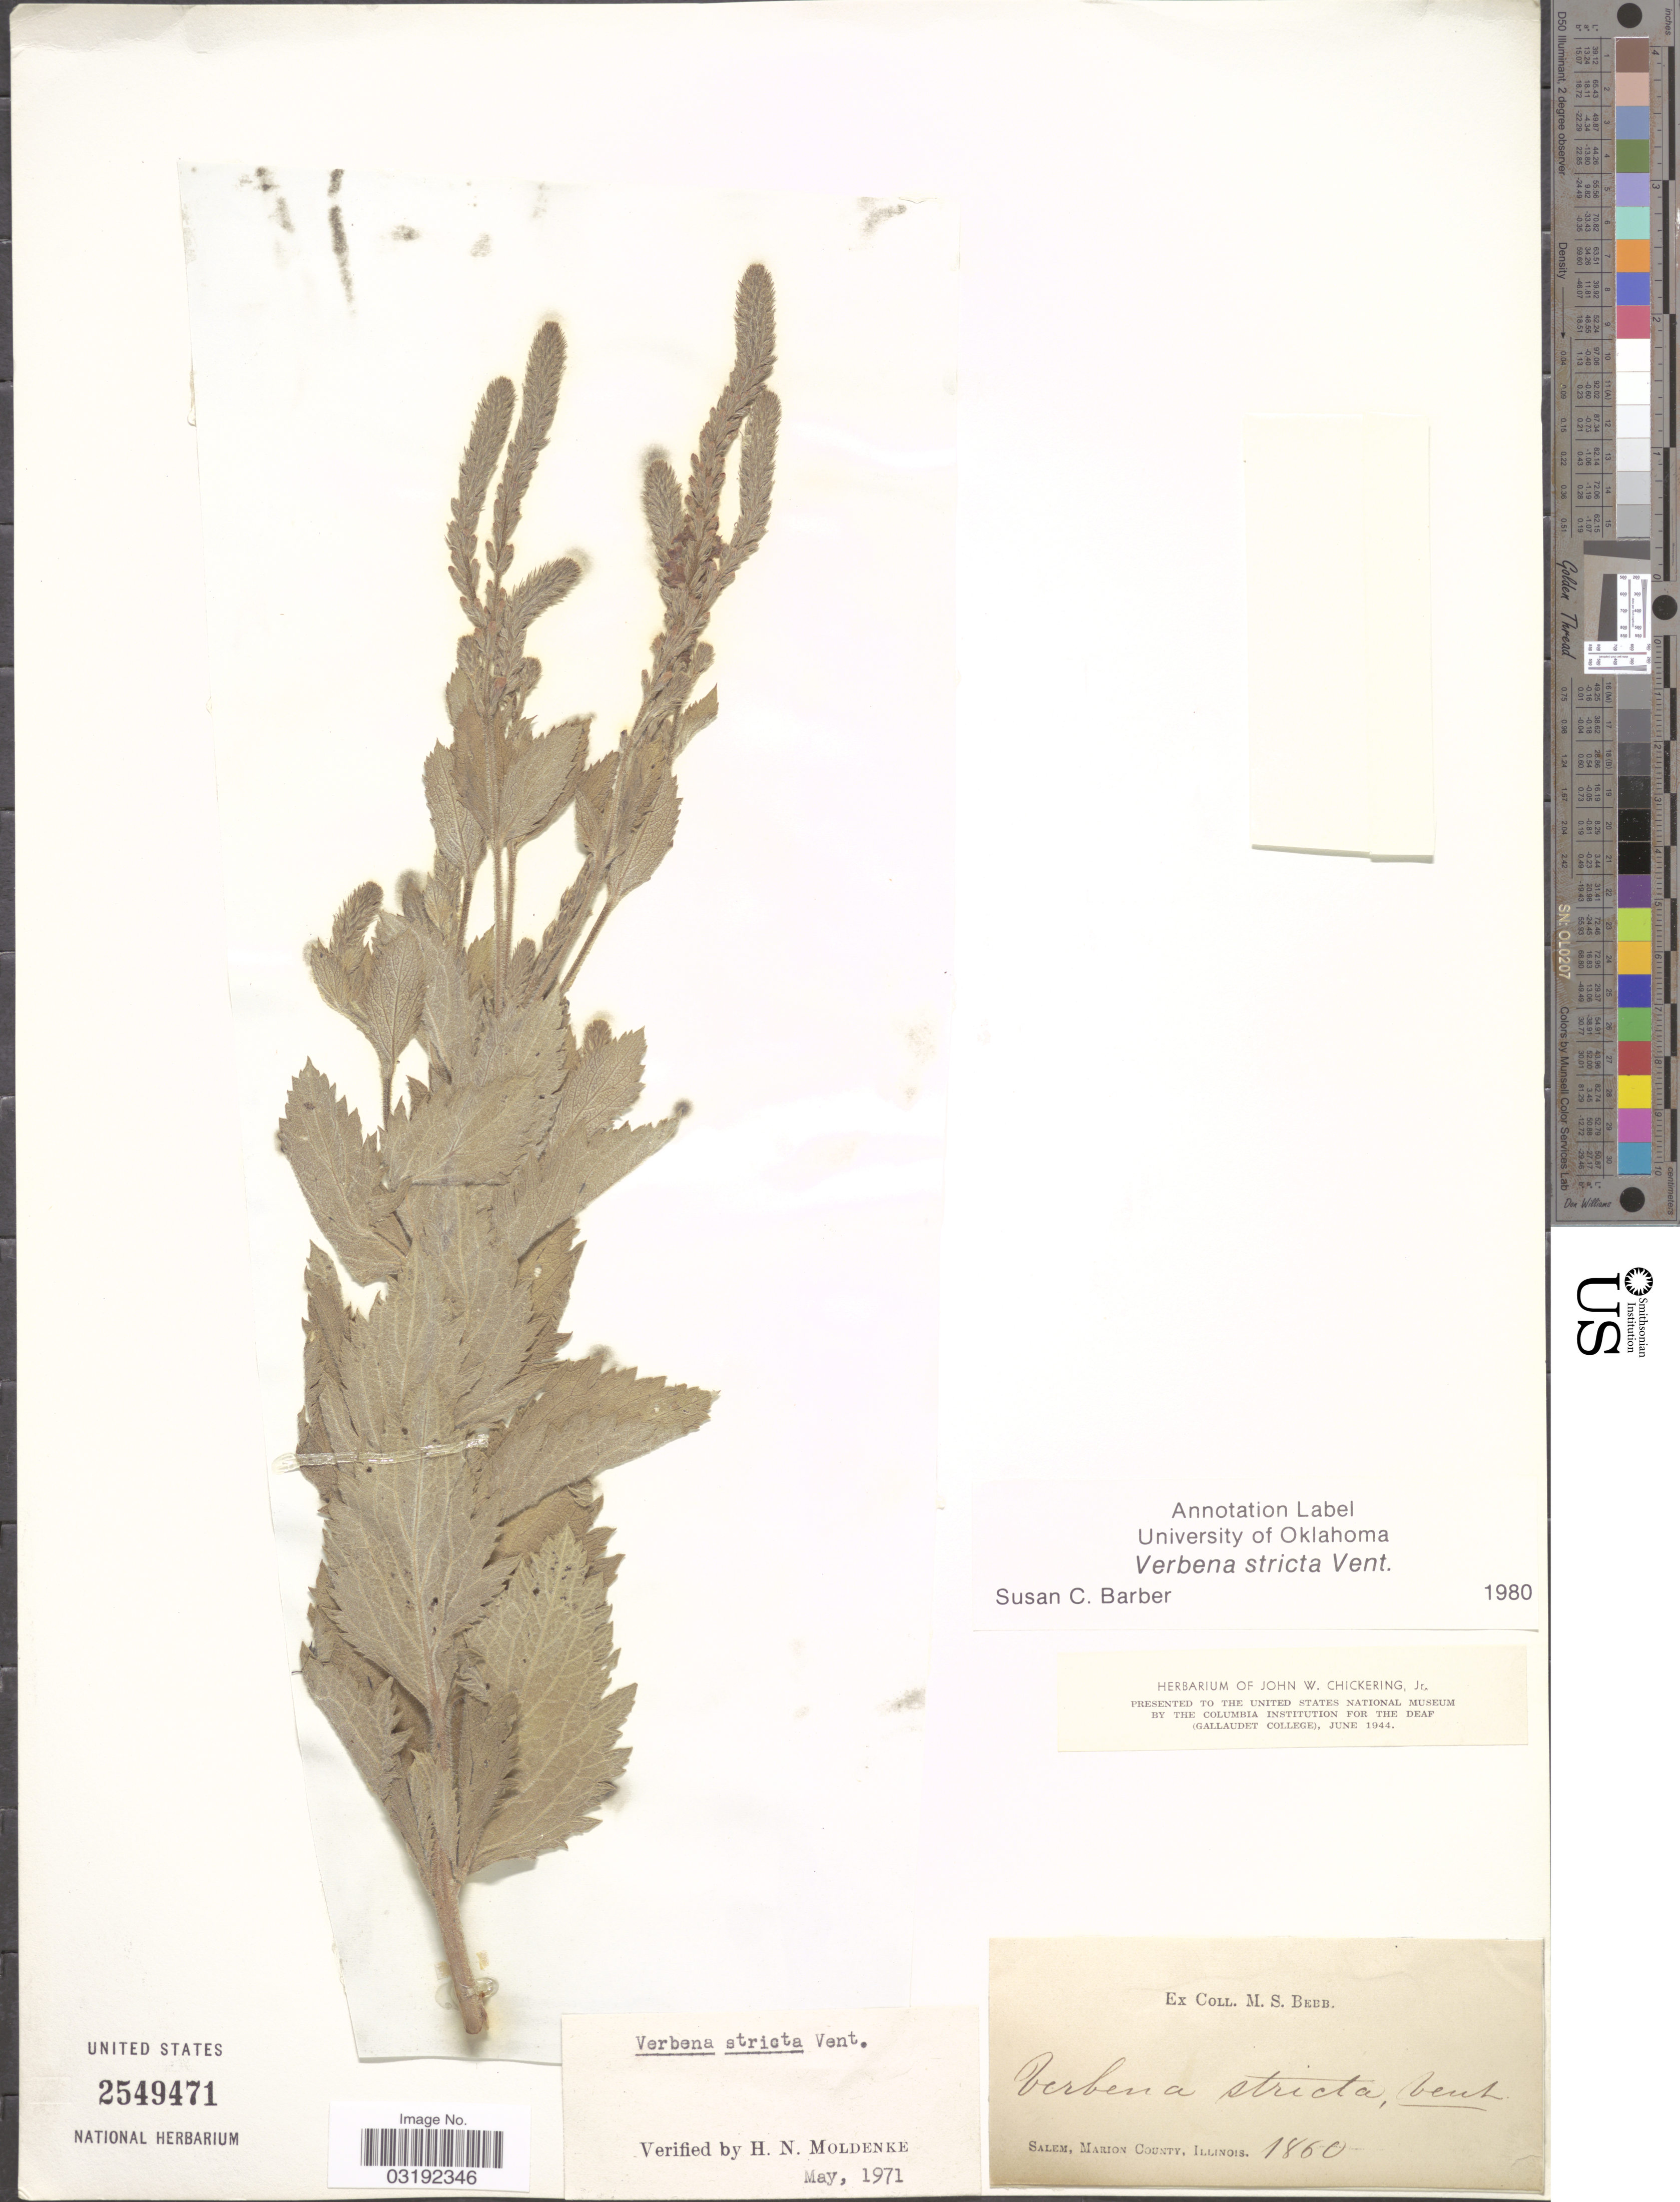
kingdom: Plantae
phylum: Tracheophyta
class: Magnoliopsida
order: Lamiales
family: Verbenaceae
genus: Verbena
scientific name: Verbena stricta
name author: Vent.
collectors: M. Bebb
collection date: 1860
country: United States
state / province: Illinois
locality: Salem, Marion County.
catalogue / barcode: US 2549471